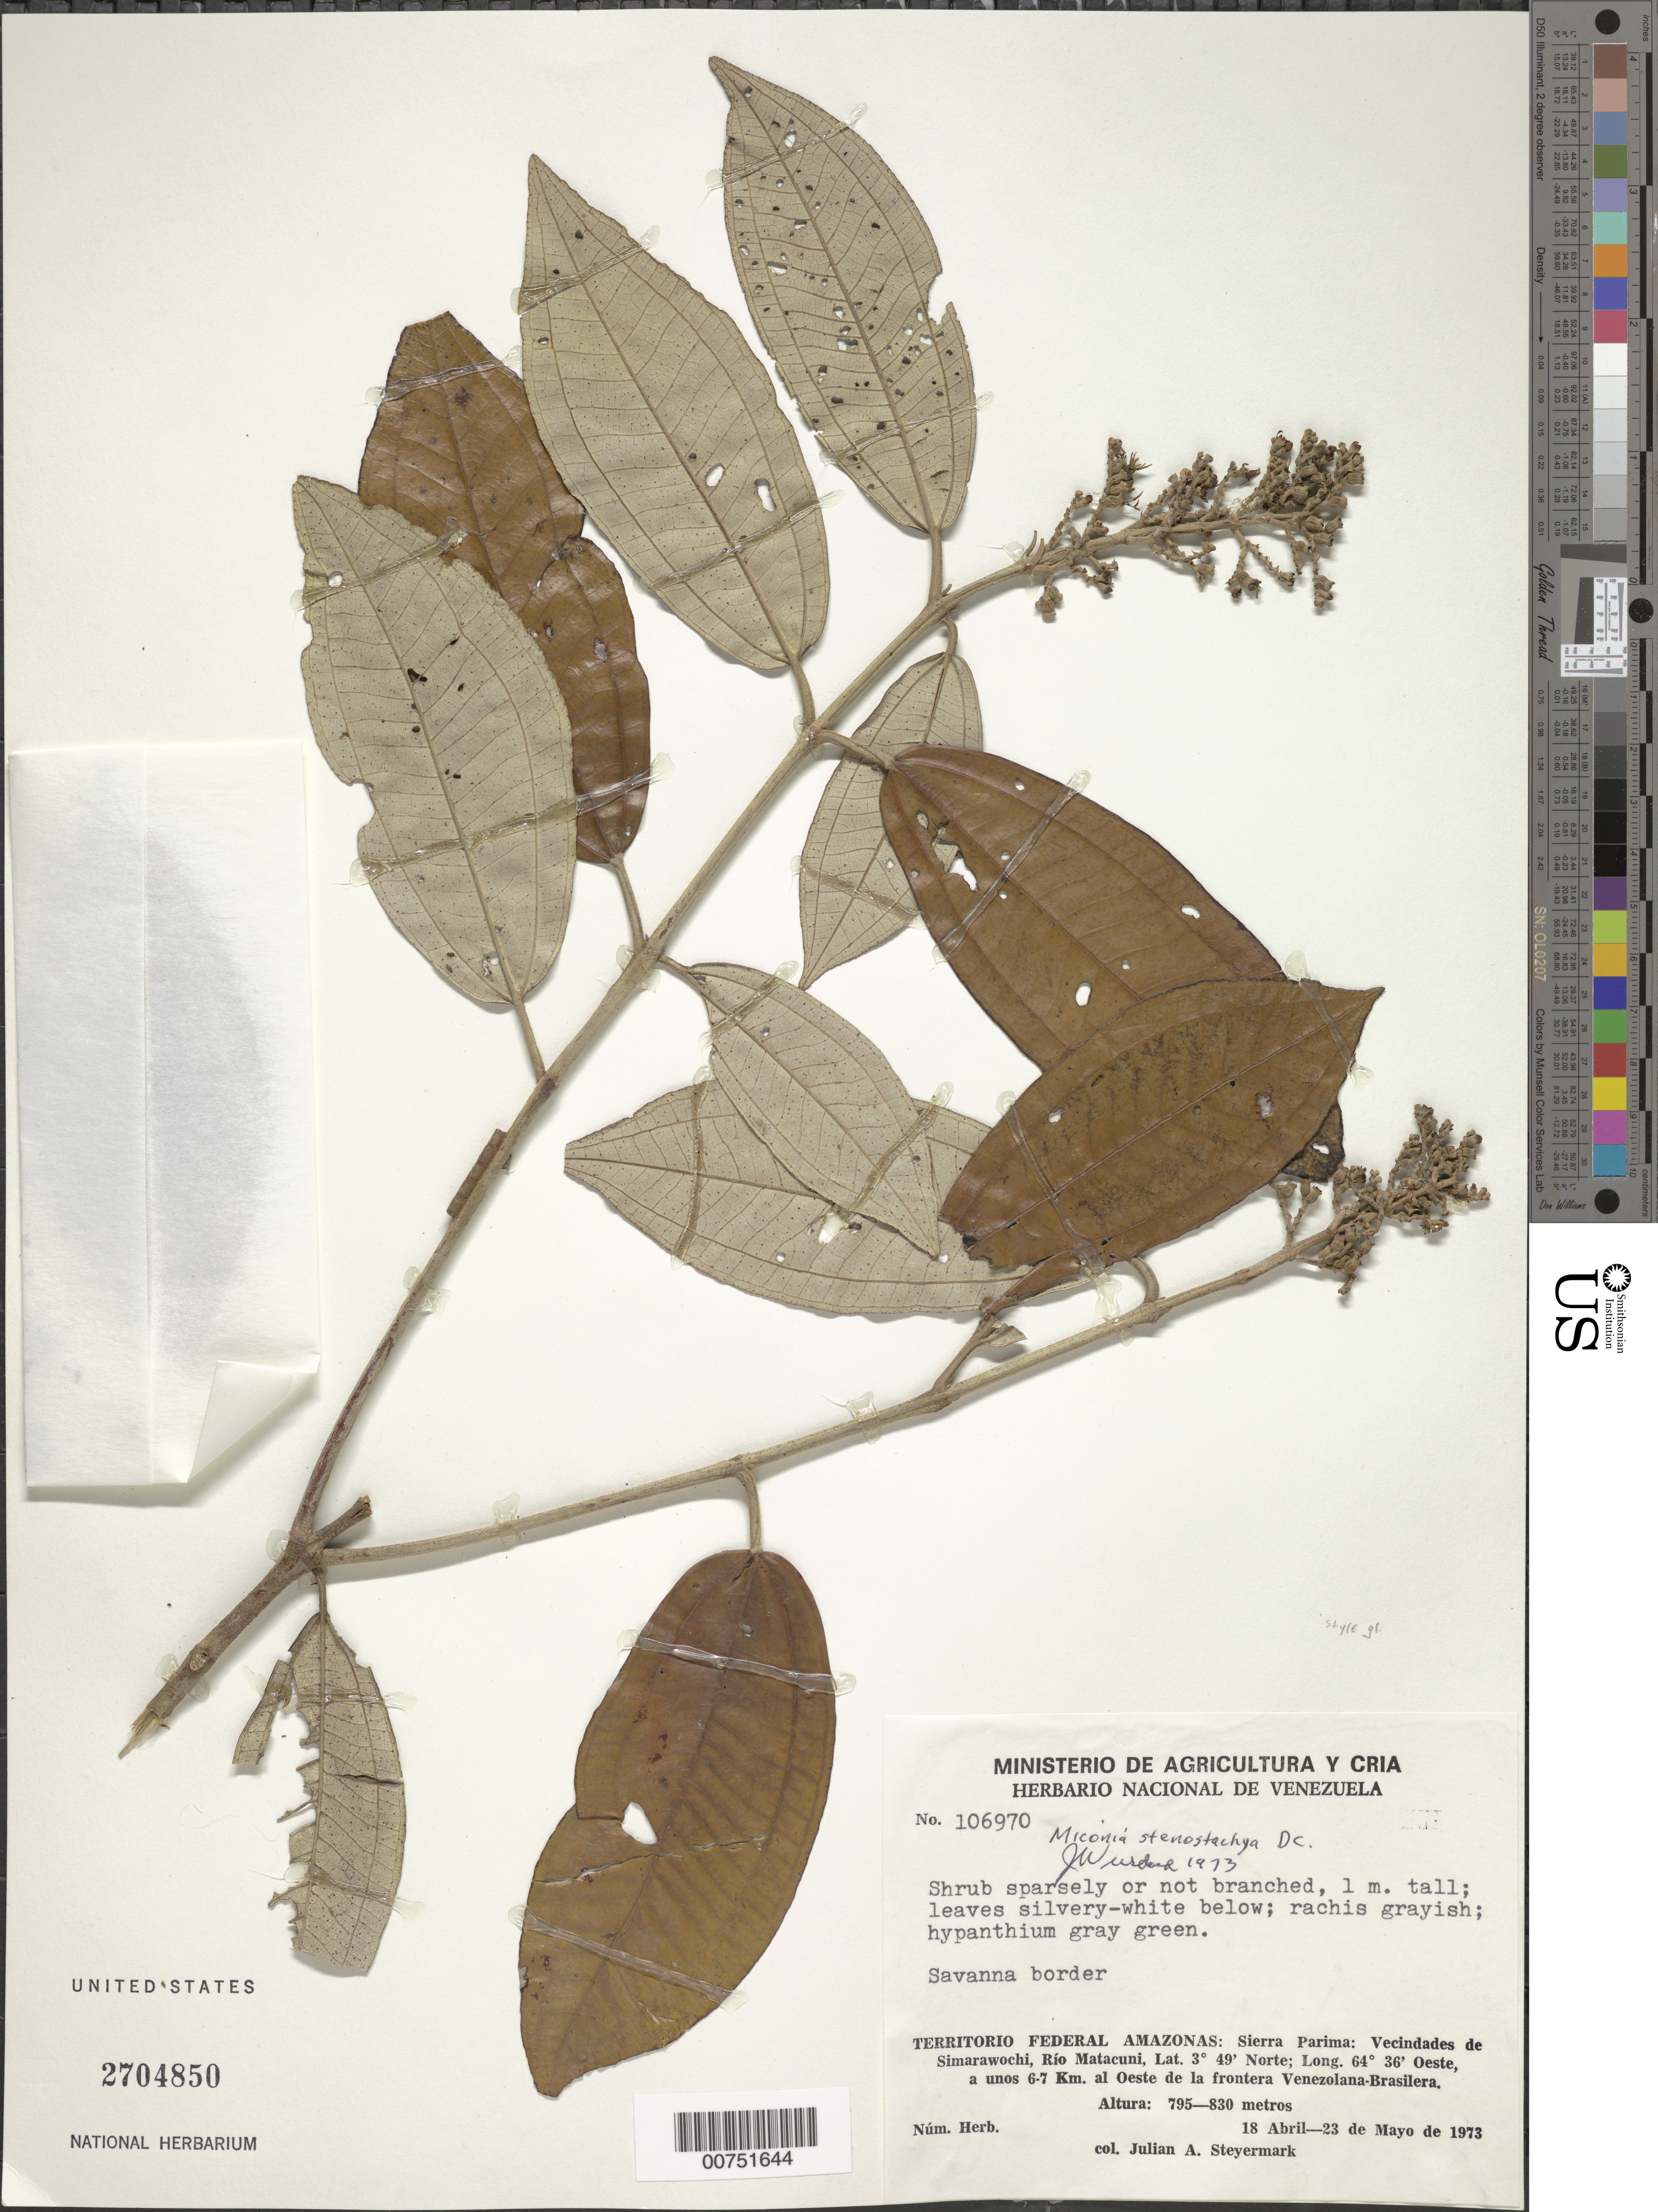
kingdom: Plantae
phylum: Tracheophyta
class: Magnoliopsida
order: Myrtales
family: Melastomataceae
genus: Miconia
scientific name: Miconia stenostachya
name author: DC.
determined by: Wurdack, John J., (US), US (UNITED STATES)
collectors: J. Steyermark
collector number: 106970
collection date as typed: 18-Apr-73 to 23-May-73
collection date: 1973-04-18/1973-05-23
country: Venezuela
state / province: Amazonas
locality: Sierra Parima; vec de Simarawochi, Río Matacuni, a unos 6-7 km al oeste de la frontera Venezolana-Brasilera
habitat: Savanna border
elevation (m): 795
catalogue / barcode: US 2704850